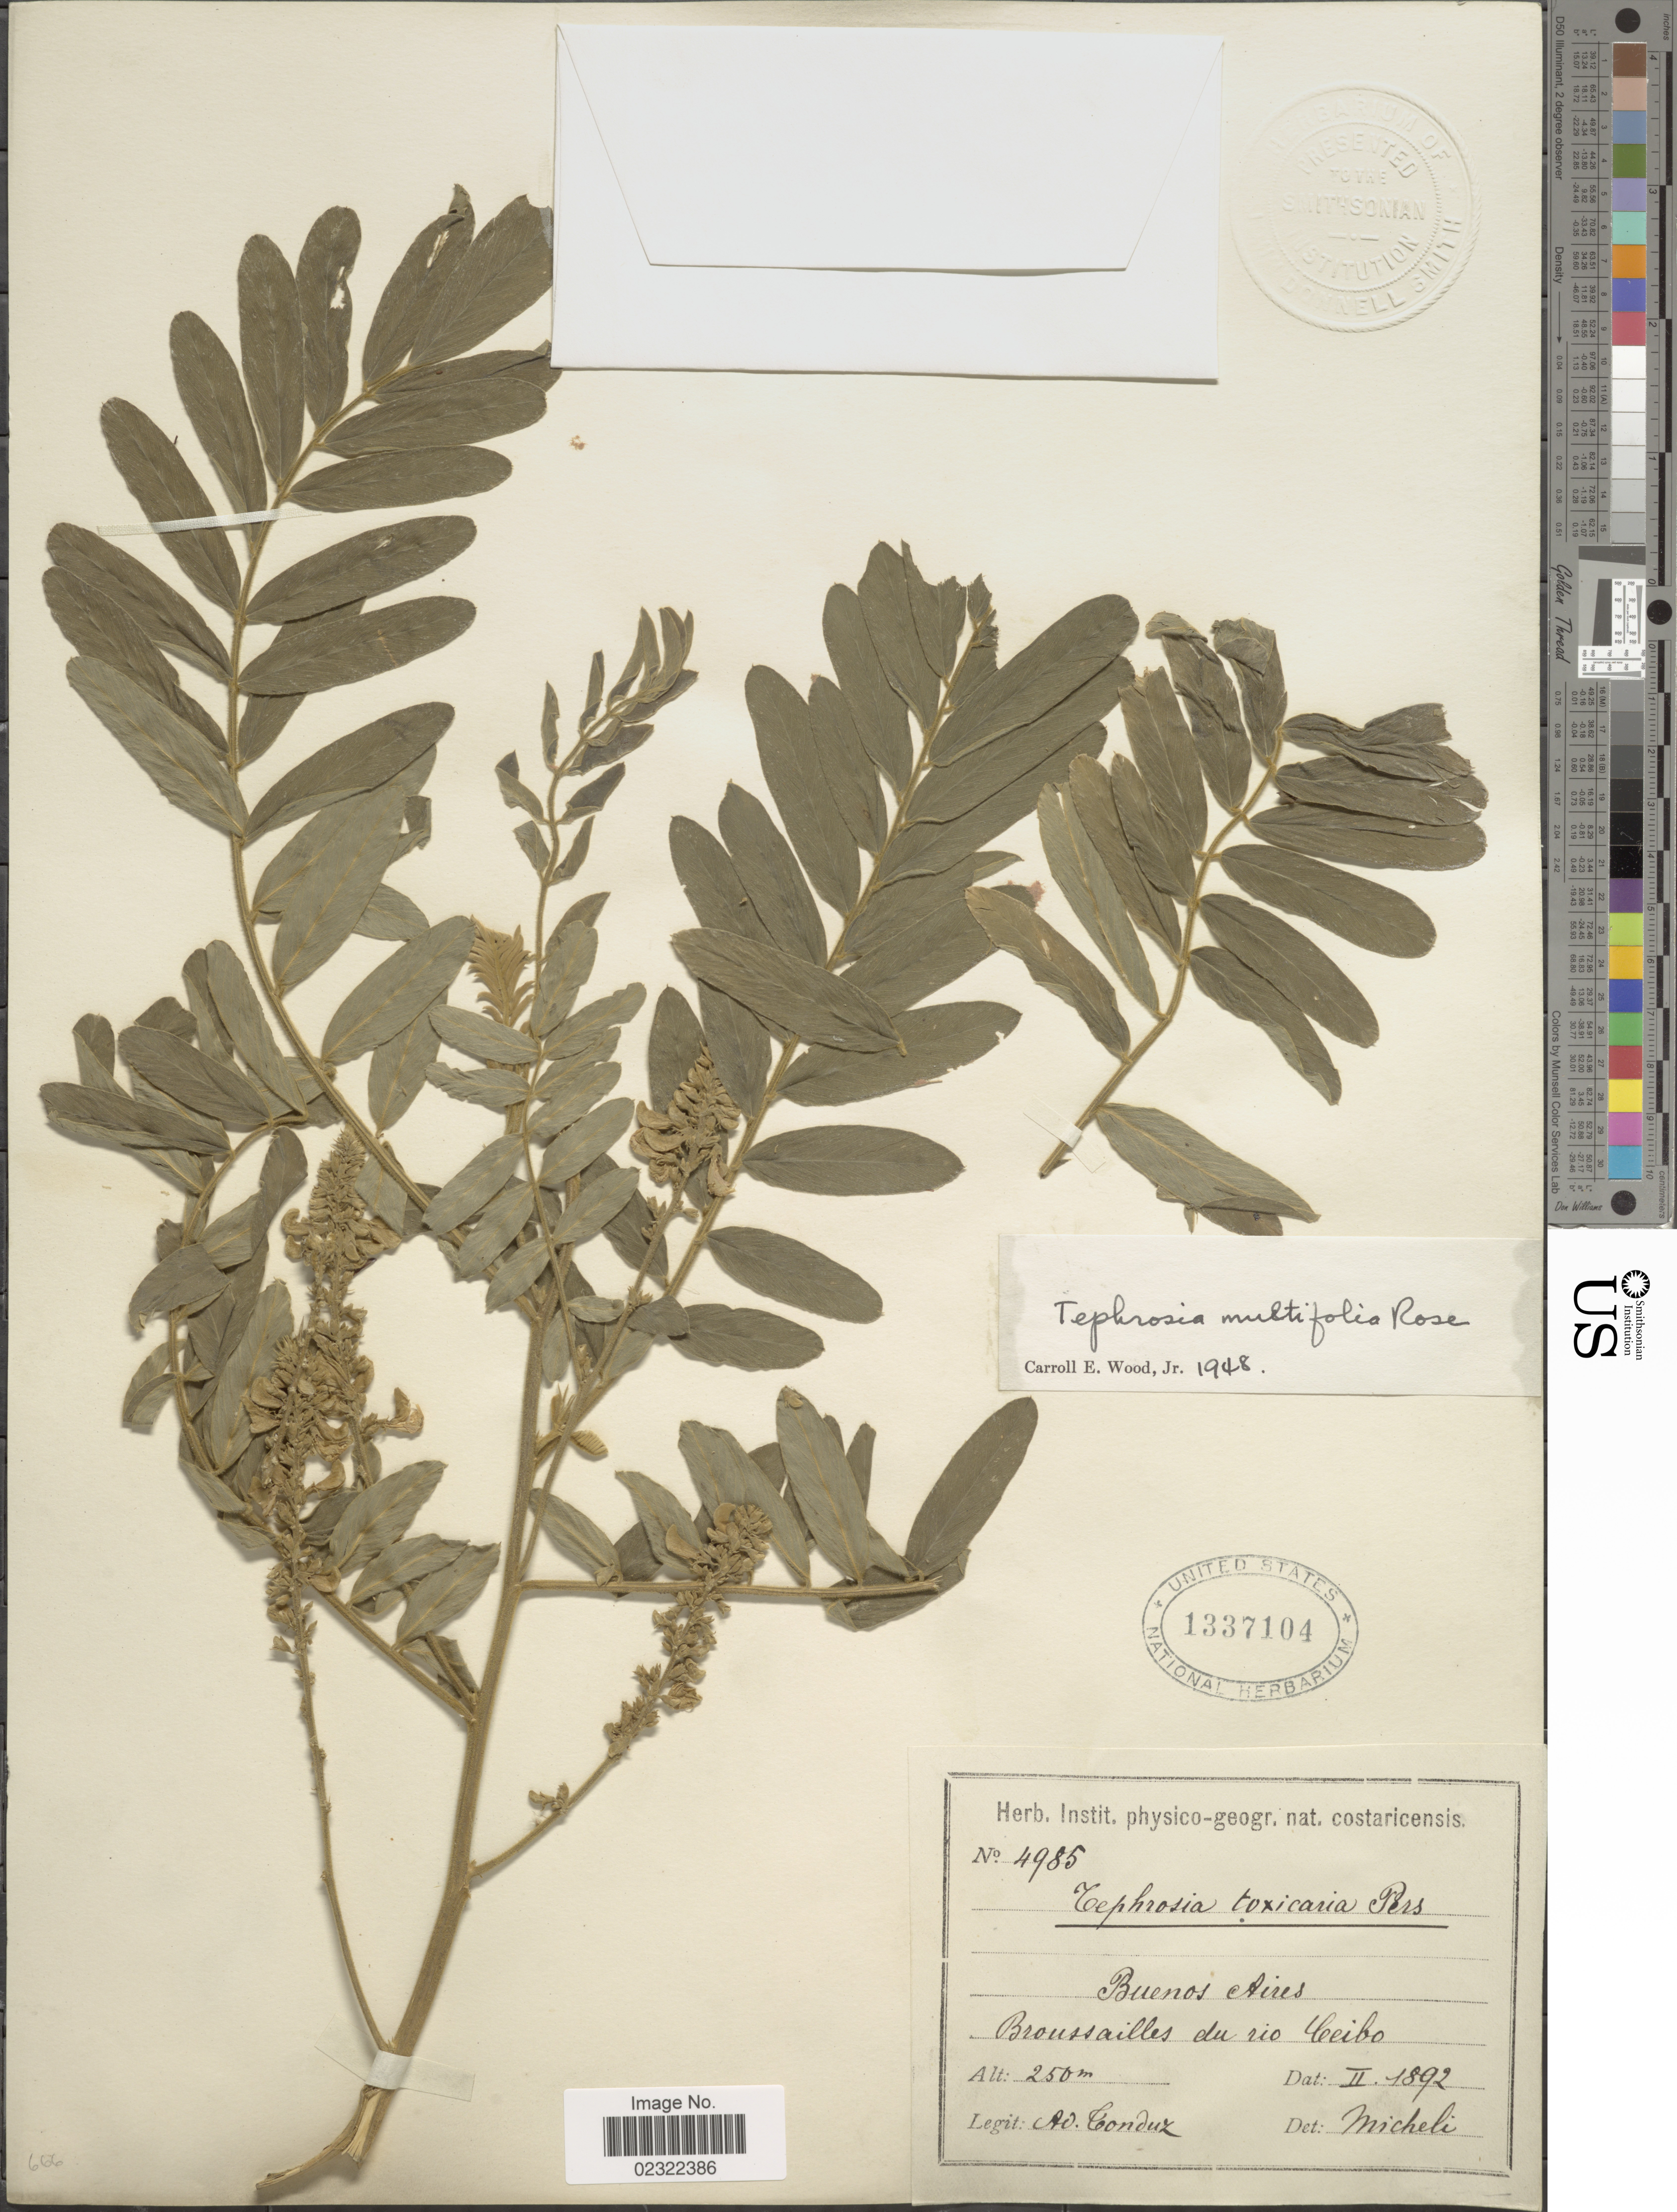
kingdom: Plantae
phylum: Tracheophyta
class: Magnoliopsida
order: Fabales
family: Fabaceae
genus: Tephrosia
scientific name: Tephrosia multifolia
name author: Rose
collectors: A. Tonduz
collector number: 4985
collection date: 1892-02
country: Costa Rica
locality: Buenos Aires. Brousailles du rio Ceibo.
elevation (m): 250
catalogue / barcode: US 1337104